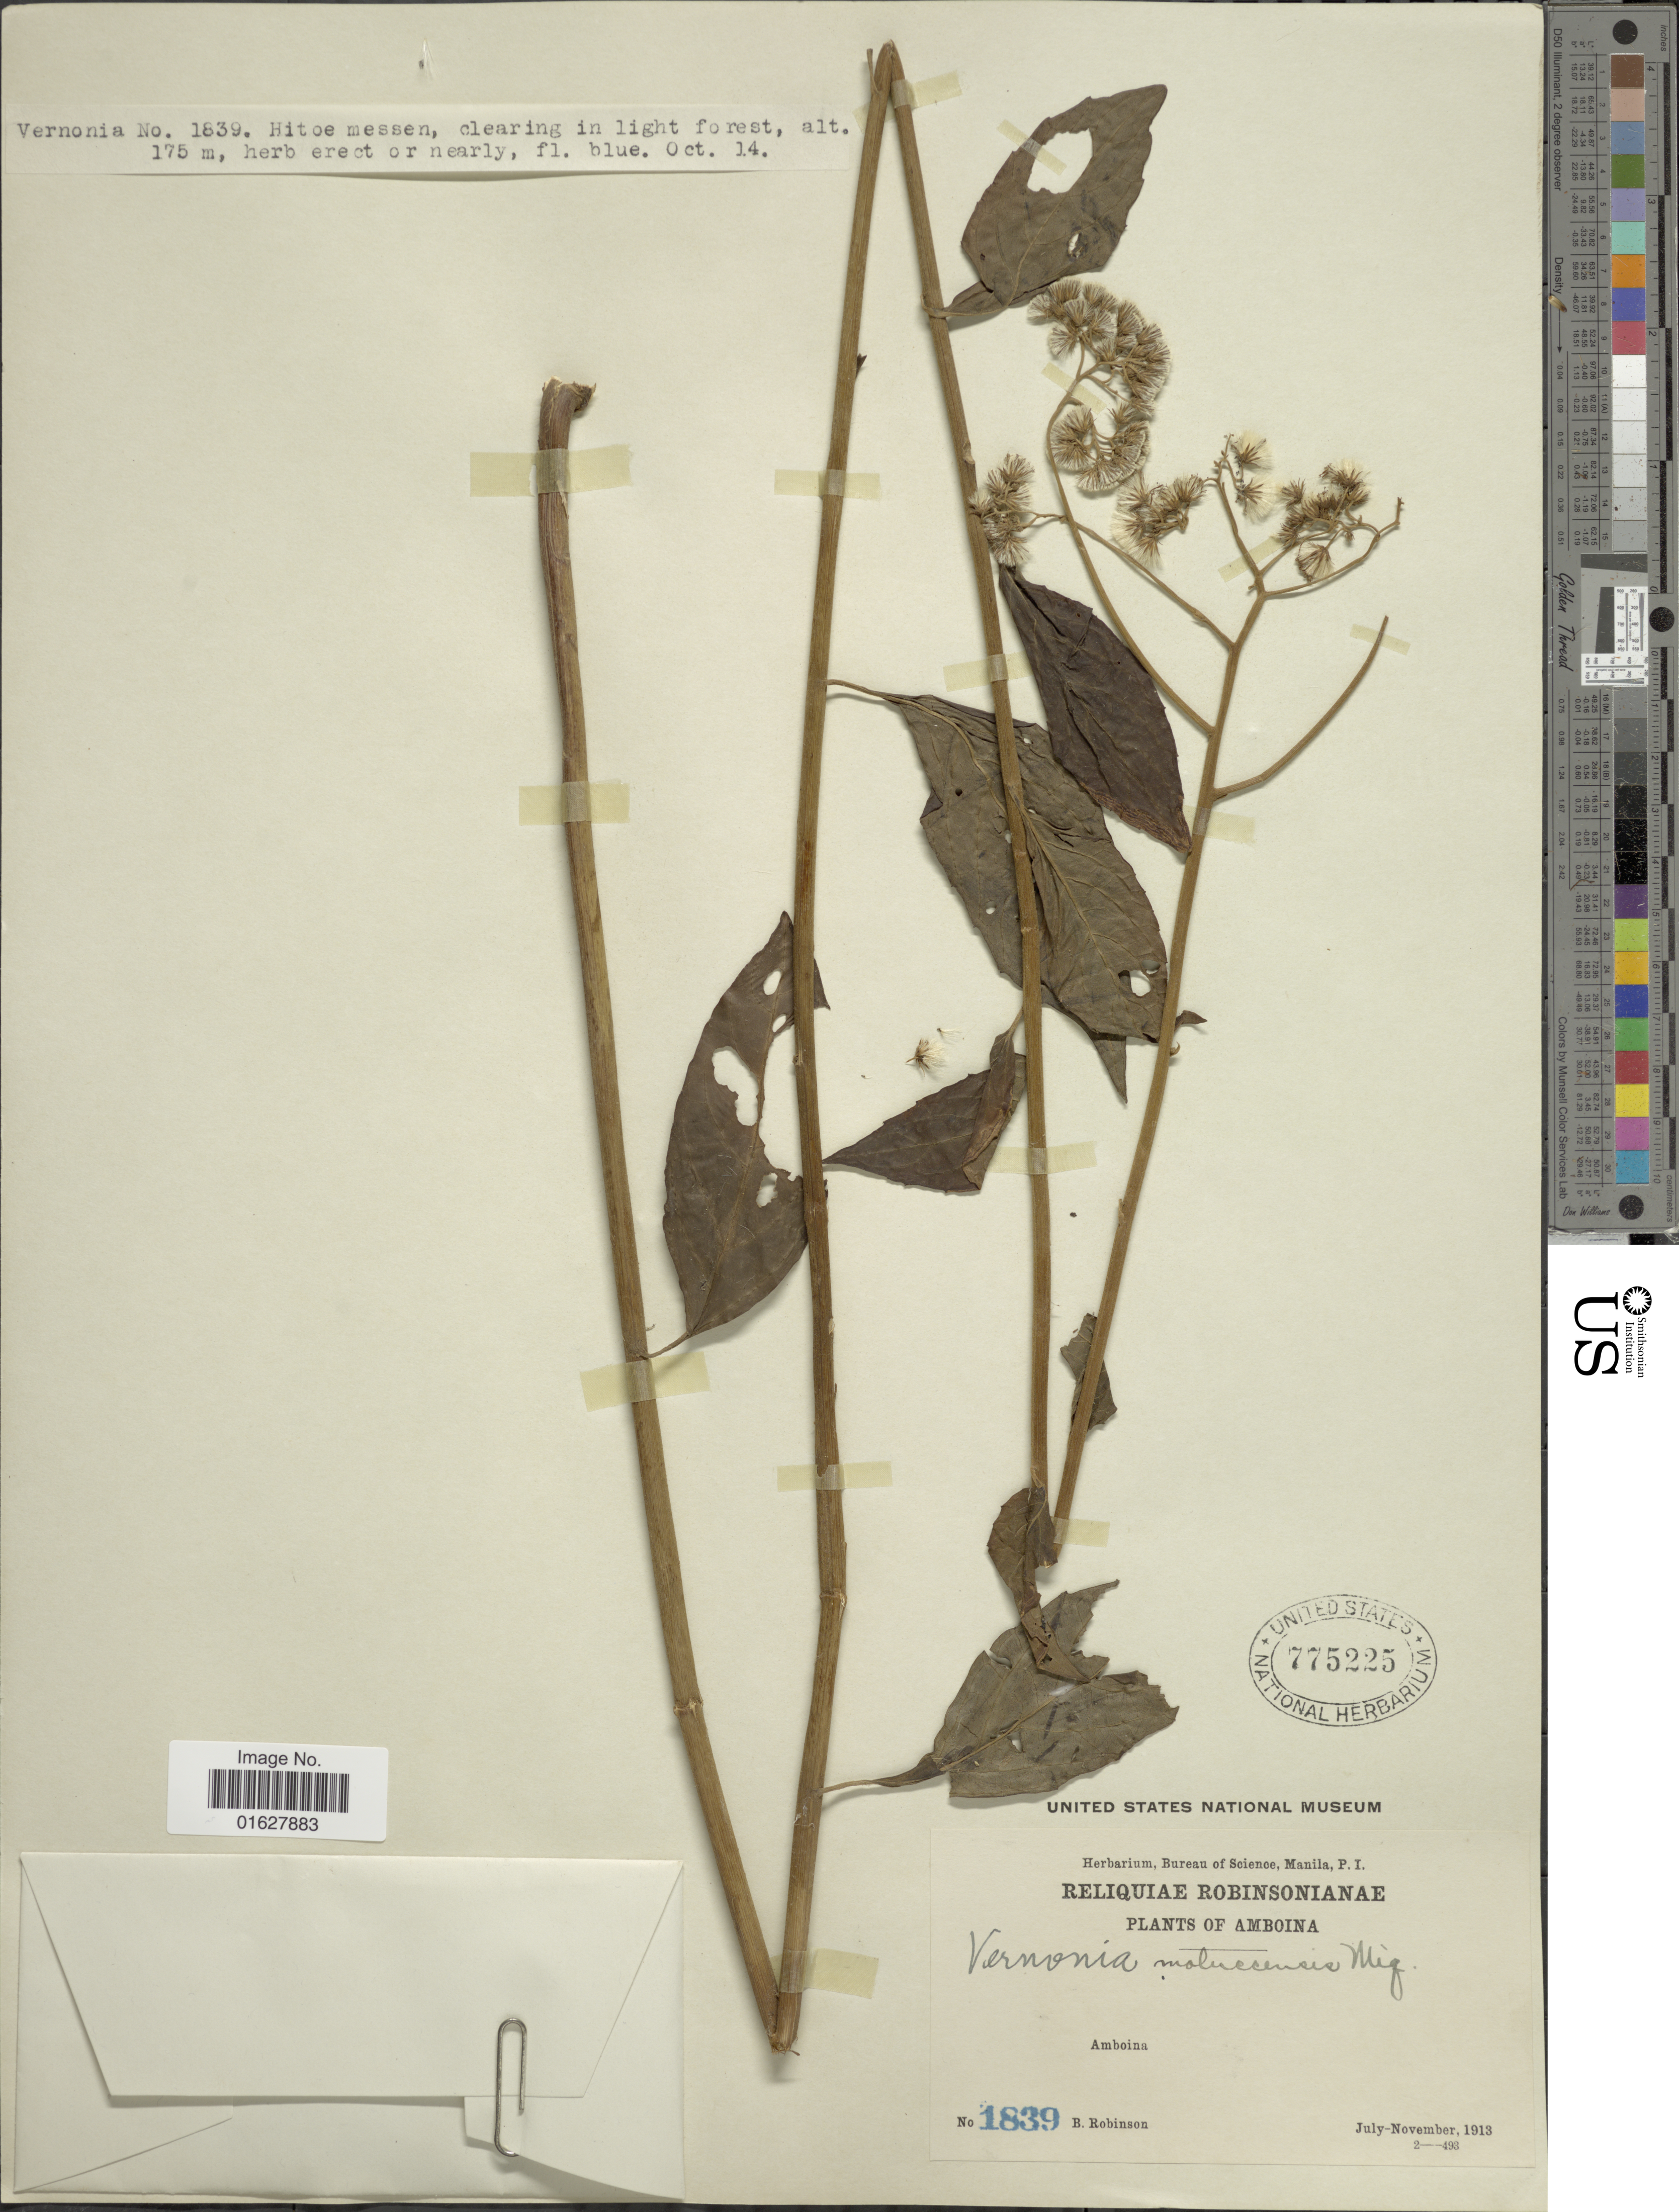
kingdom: Plantae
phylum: Tracheophyta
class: Magnoliopsida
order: Asterales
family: Asteraceae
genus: Vernonia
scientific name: Vernonia moluccensis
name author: Miq.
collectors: B. Robinson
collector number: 1839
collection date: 1913-07/1913-11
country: Indonesia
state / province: Maluku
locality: Amboina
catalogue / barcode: US 775225